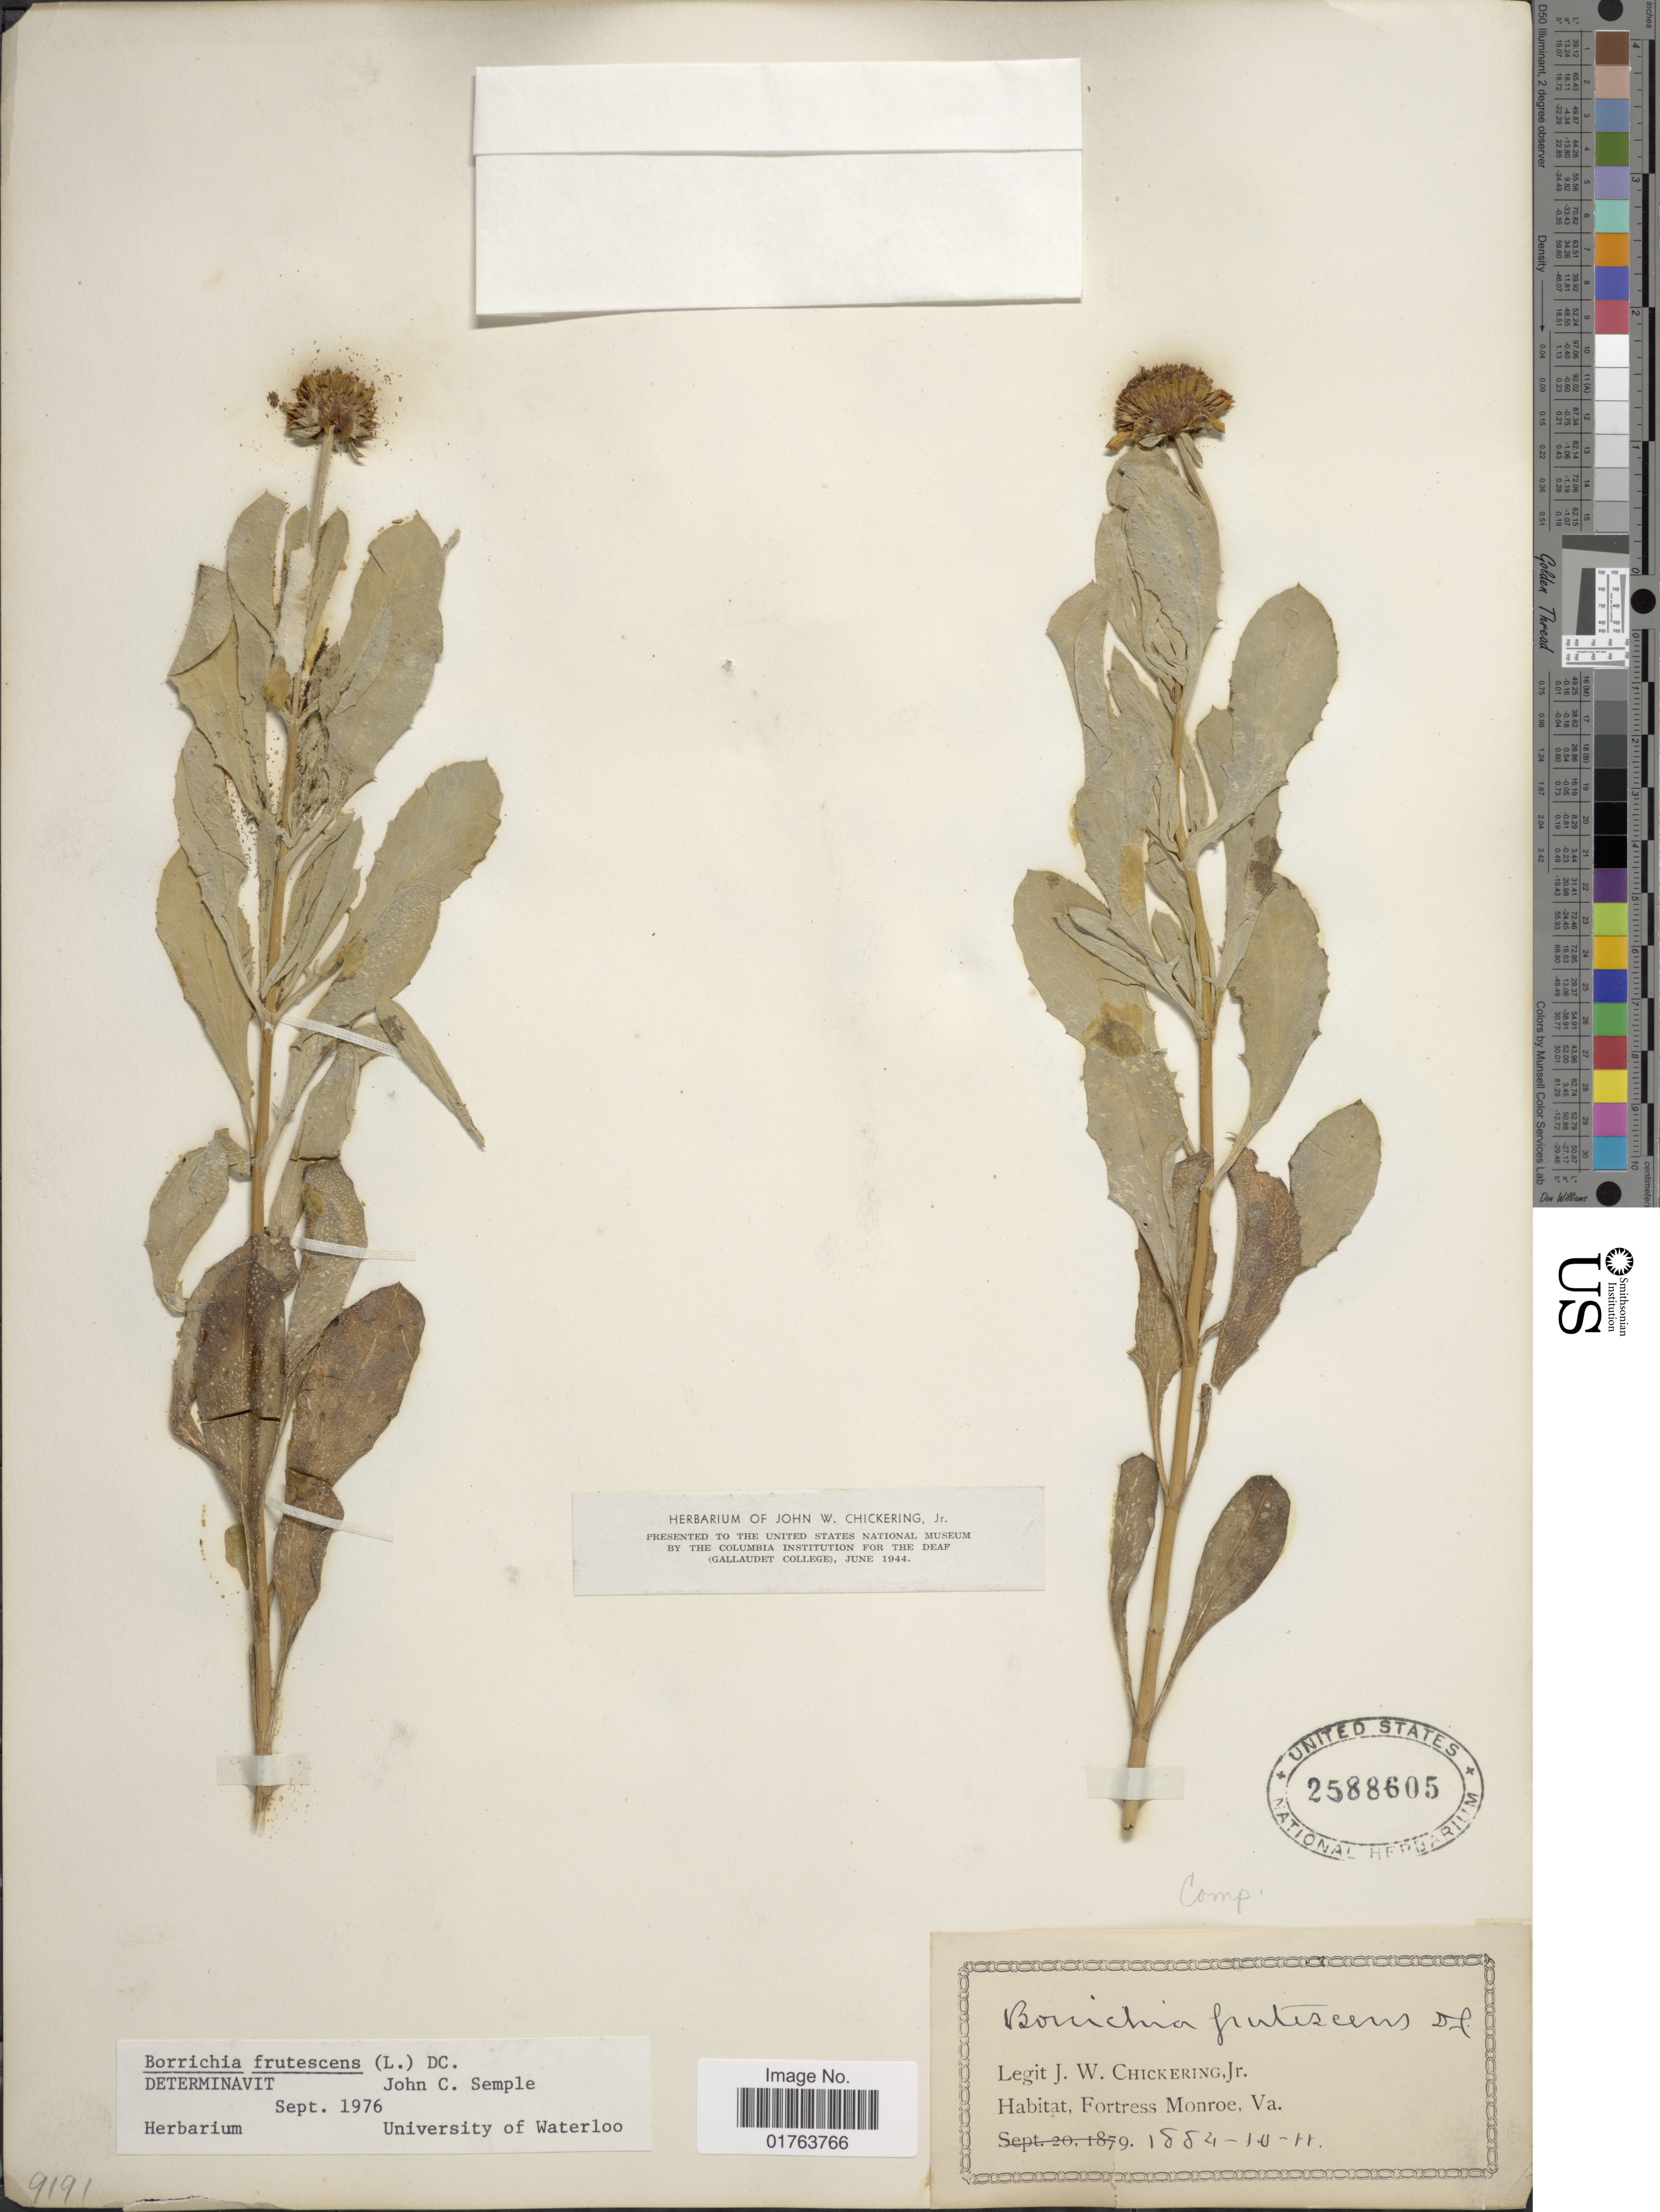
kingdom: Plantae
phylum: Tracheophyta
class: Magnoliopsida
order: Asterales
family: Asteraceae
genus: Borrichia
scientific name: Borrichia frutescens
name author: (L.) DC.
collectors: J. W. Chickering Jr.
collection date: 1884-11-10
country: United States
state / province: Virginia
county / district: City of Hampton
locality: Fortress Monroe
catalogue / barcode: US 2588605